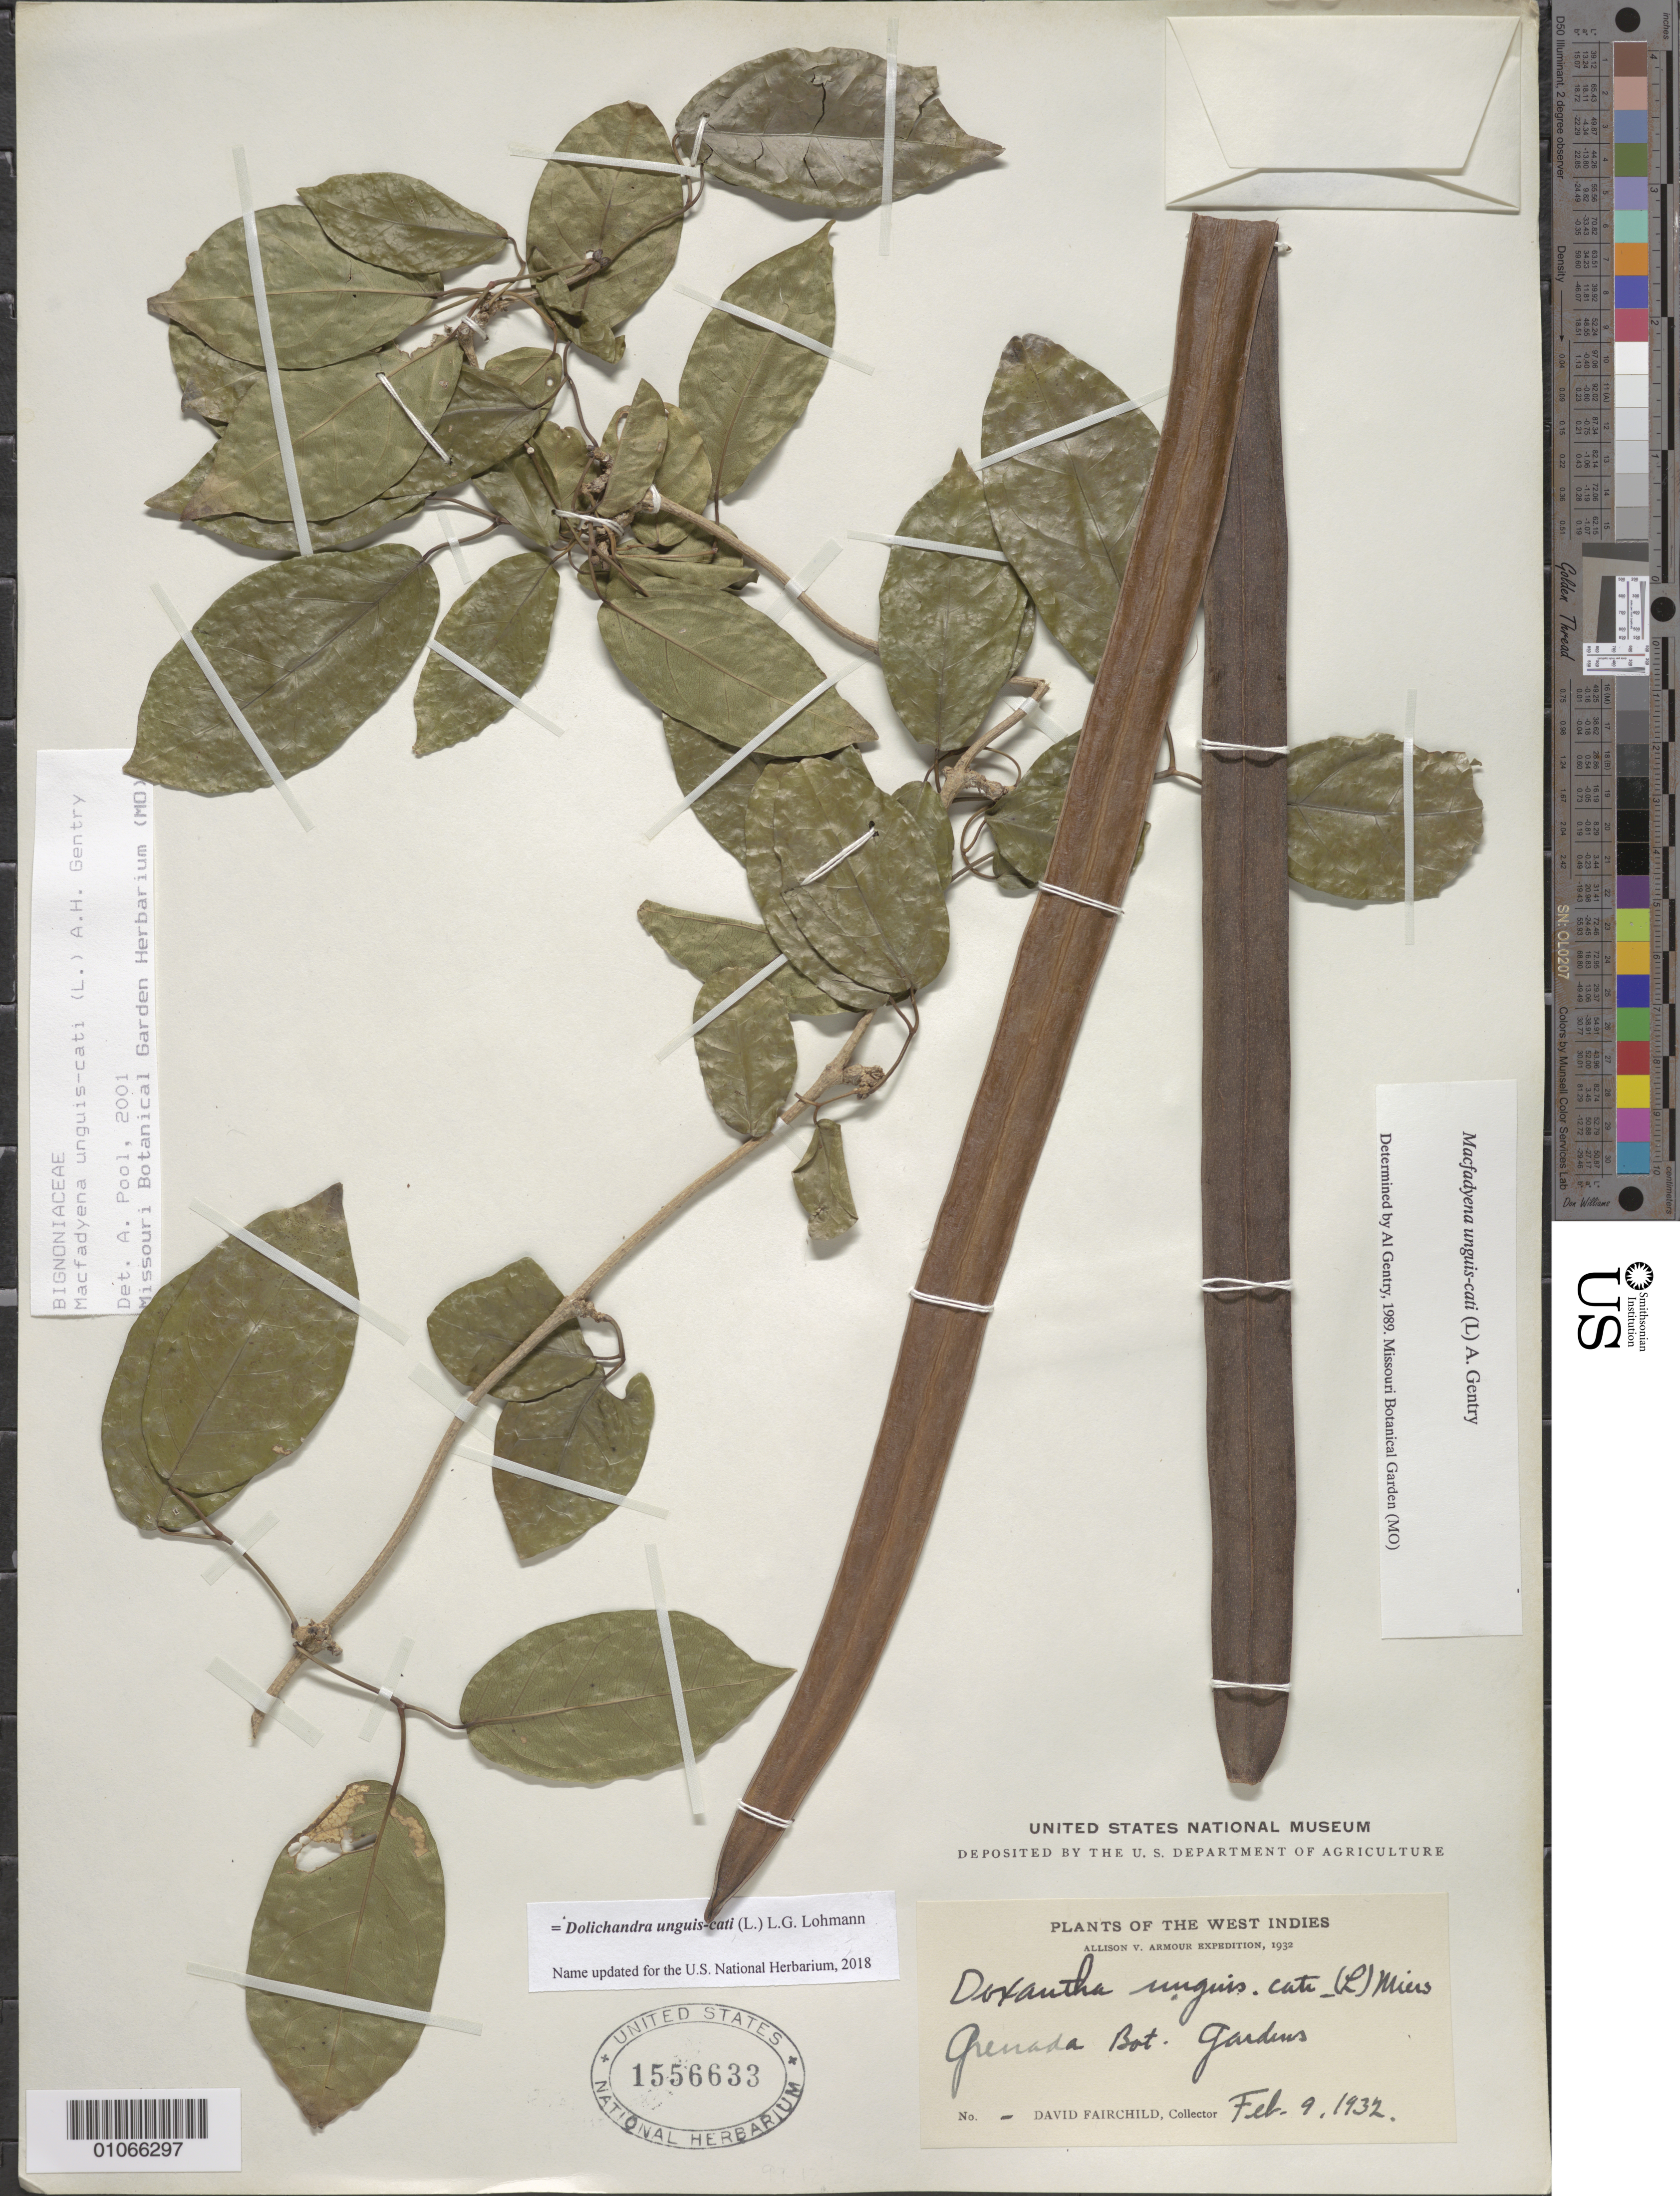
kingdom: Plantae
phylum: Tracheophyta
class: Magnoliopsida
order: Lamiales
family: Bignoniaceae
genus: Dolichandra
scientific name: Dolichandra unguis-cati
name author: (L.) L.G. Lohmann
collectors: D. Fairchild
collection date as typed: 09 Feb 1932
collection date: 1932-02-09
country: Grenada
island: Grenada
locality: Grenada Botanical Gardens.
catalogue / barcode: US 1556633